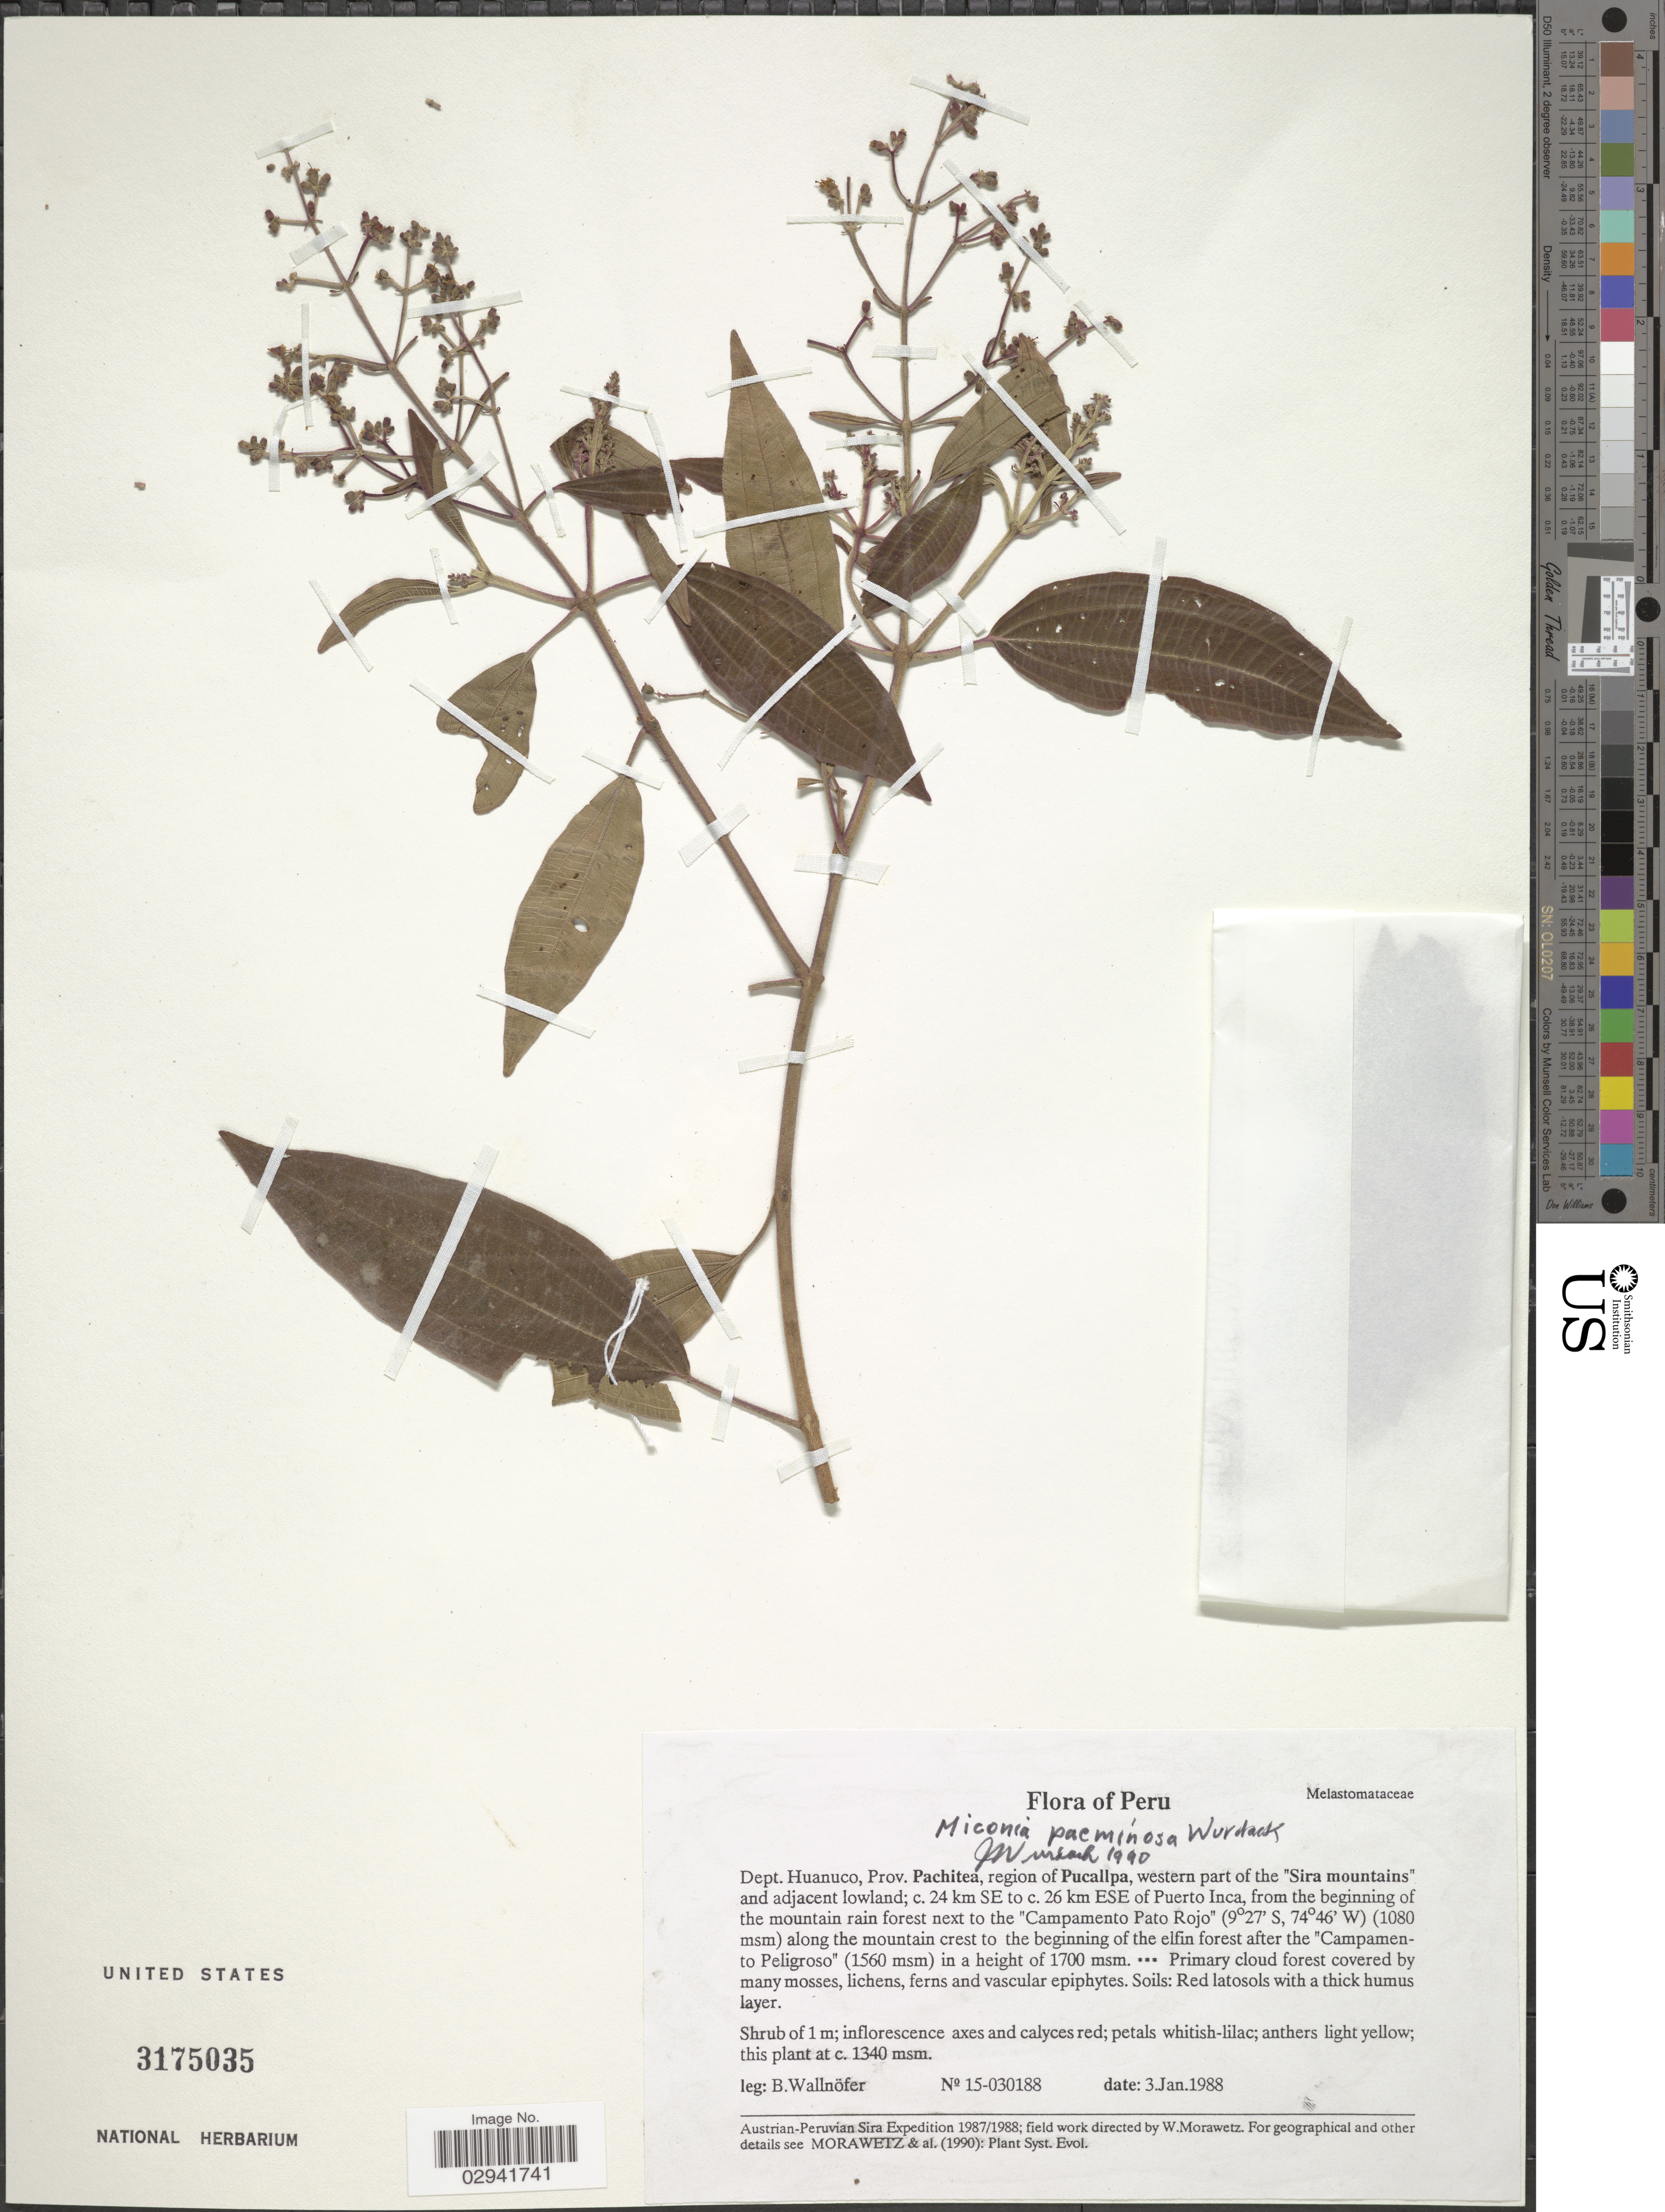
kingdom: Plantae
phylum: Tracheophyta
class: Magnoliopsida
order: Myrtales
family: Melastomataceae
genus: Miconia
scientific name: Miconia paeminosa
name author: Wurdack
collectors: B. Wallnöfer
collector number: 15-030188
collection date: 1988-01-03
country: Peru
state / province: Huánuco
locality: Dept. Huanuco, Prov. Pachitea, region of Pucallpa, western part of the "Sira Mountains" and adjacent lowland; c. 24 km SE to c. 26 km ESE of Puerto Inca, from the beginning of the mountain rain forest next to the "Campamento Pato Rojo" along the mountain crest to the beginning of the elfin forest after the Campamento Peligroso.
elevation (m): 1080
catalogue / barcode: US 3175035